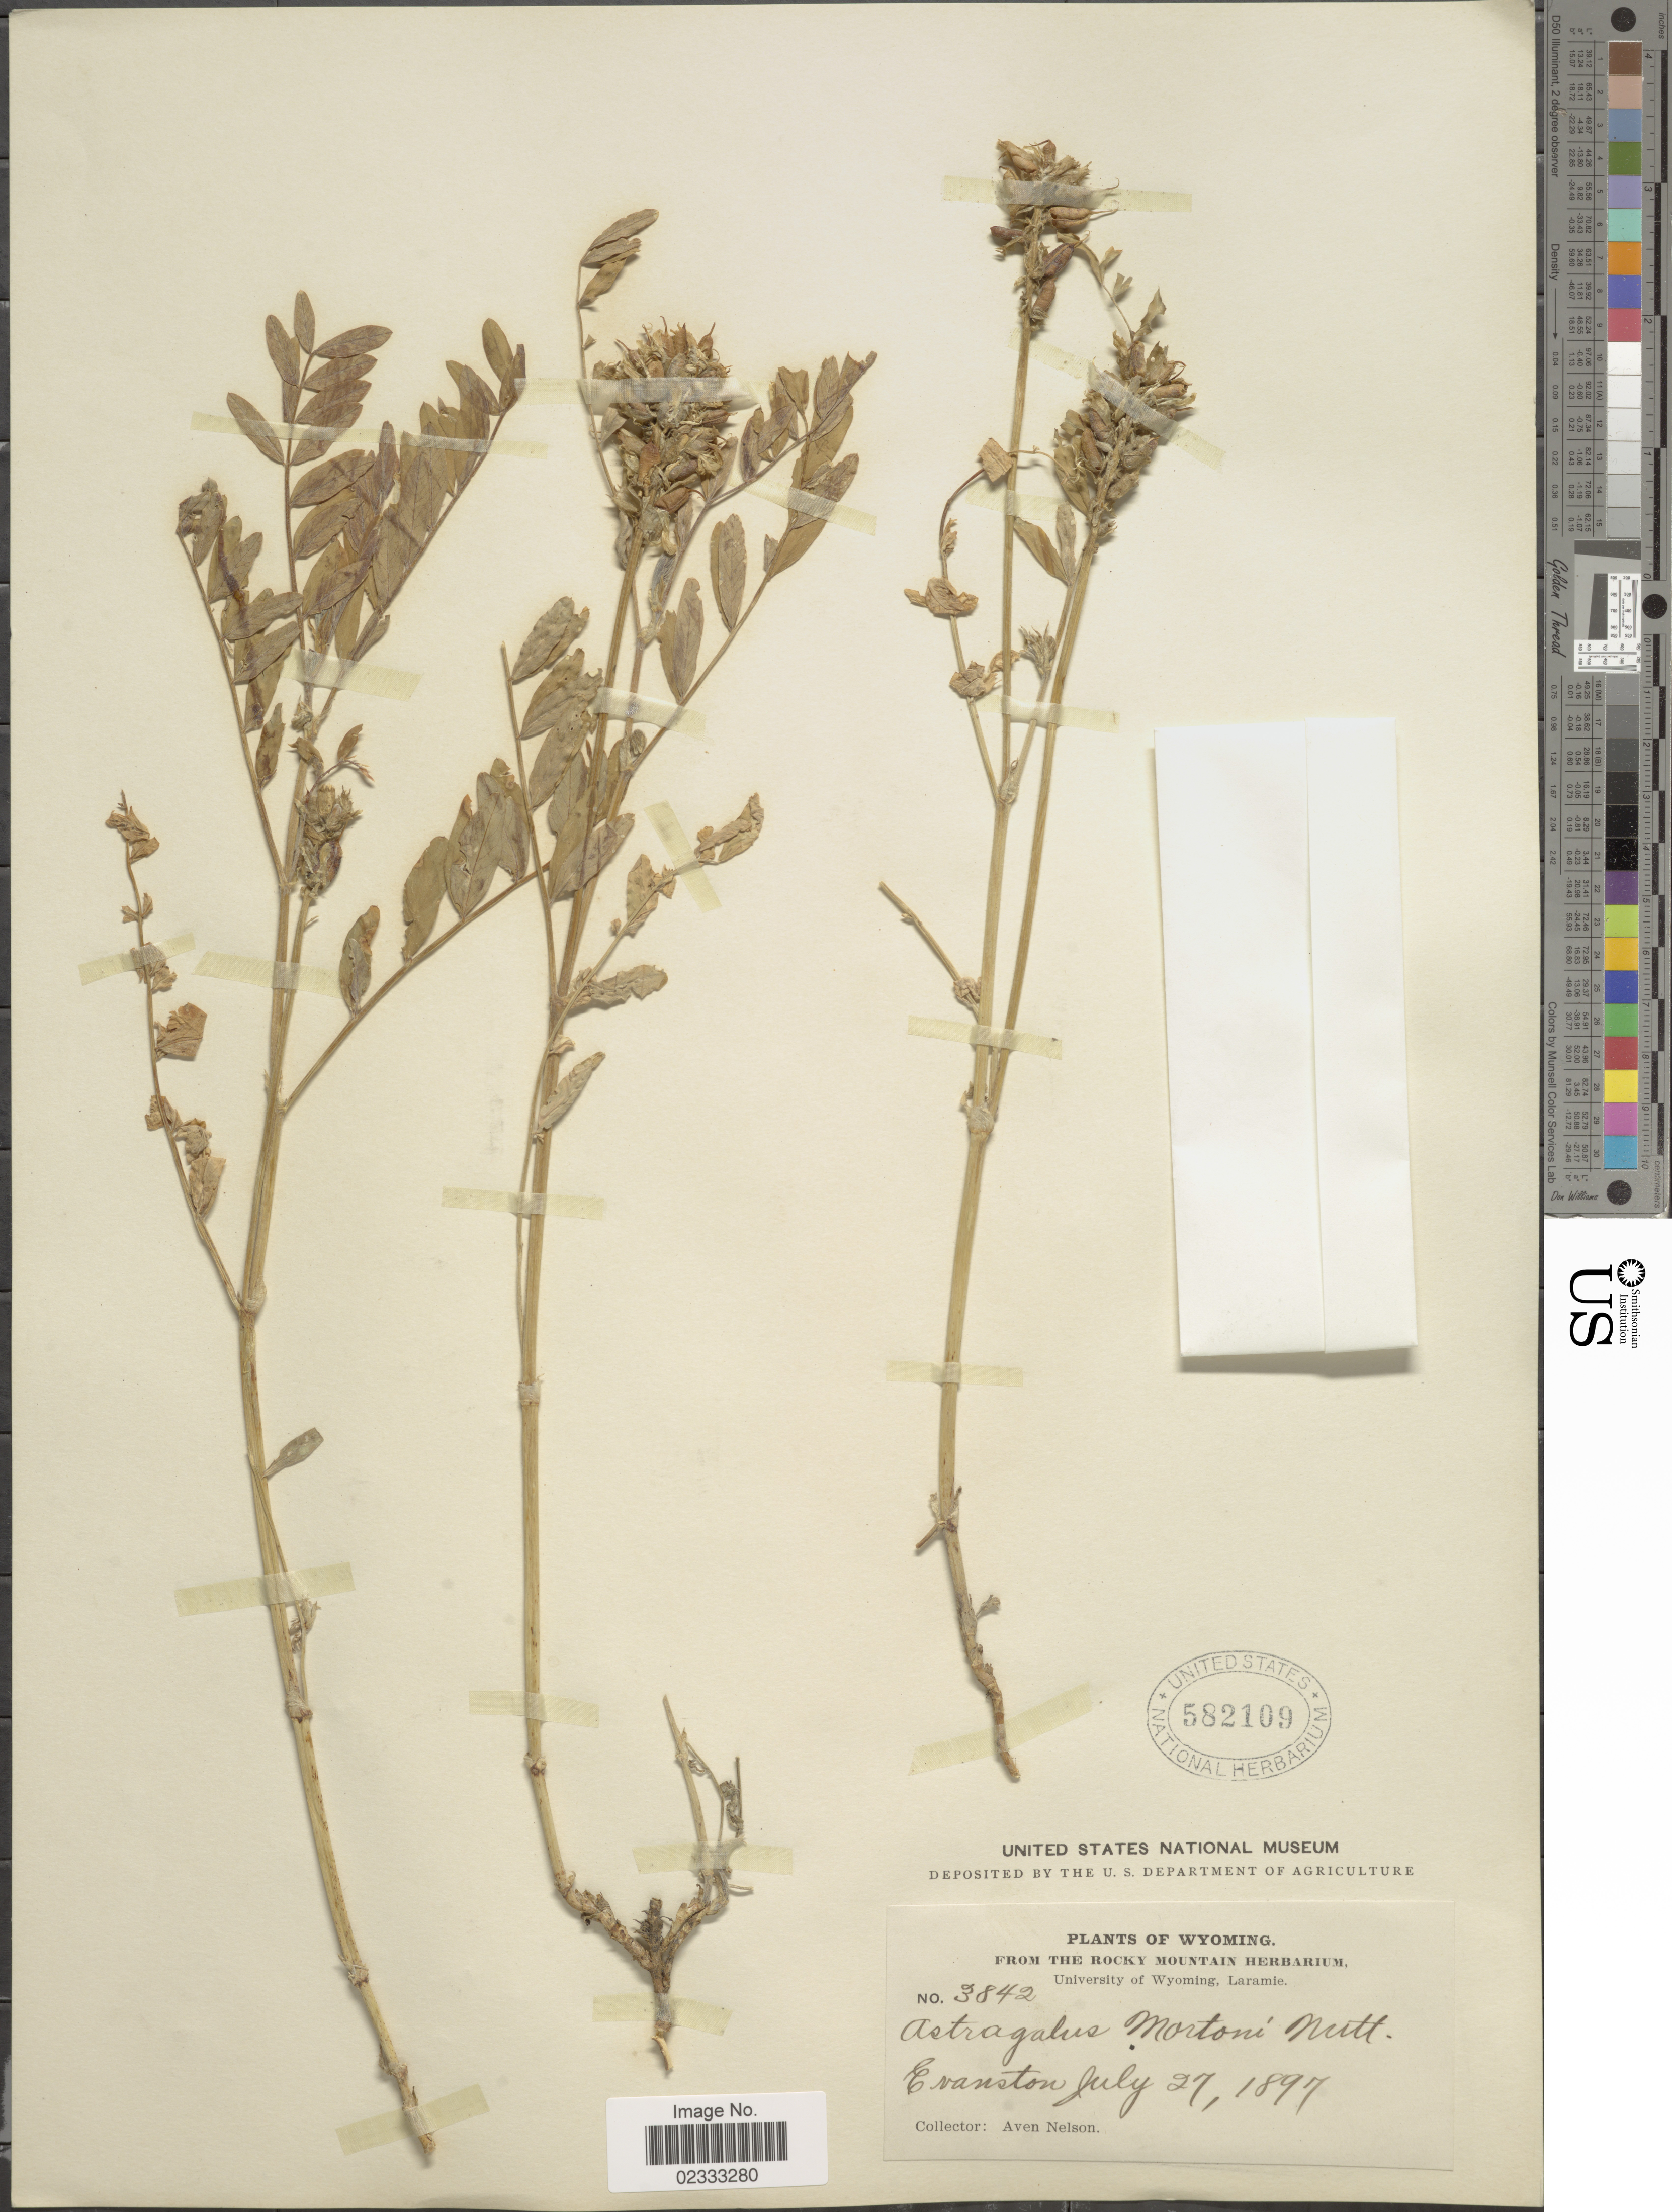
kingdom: Plantae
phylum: Tracheophyta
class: Magnoliopsida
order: Fabales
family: Fabaceae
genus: Astragalus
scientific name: Astragalus mortonii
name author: Nutt.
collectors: A. Nelson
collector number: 3842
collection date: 1897-07-27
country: United States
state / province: Wyoming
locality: Evanston.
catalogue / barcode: US 582109